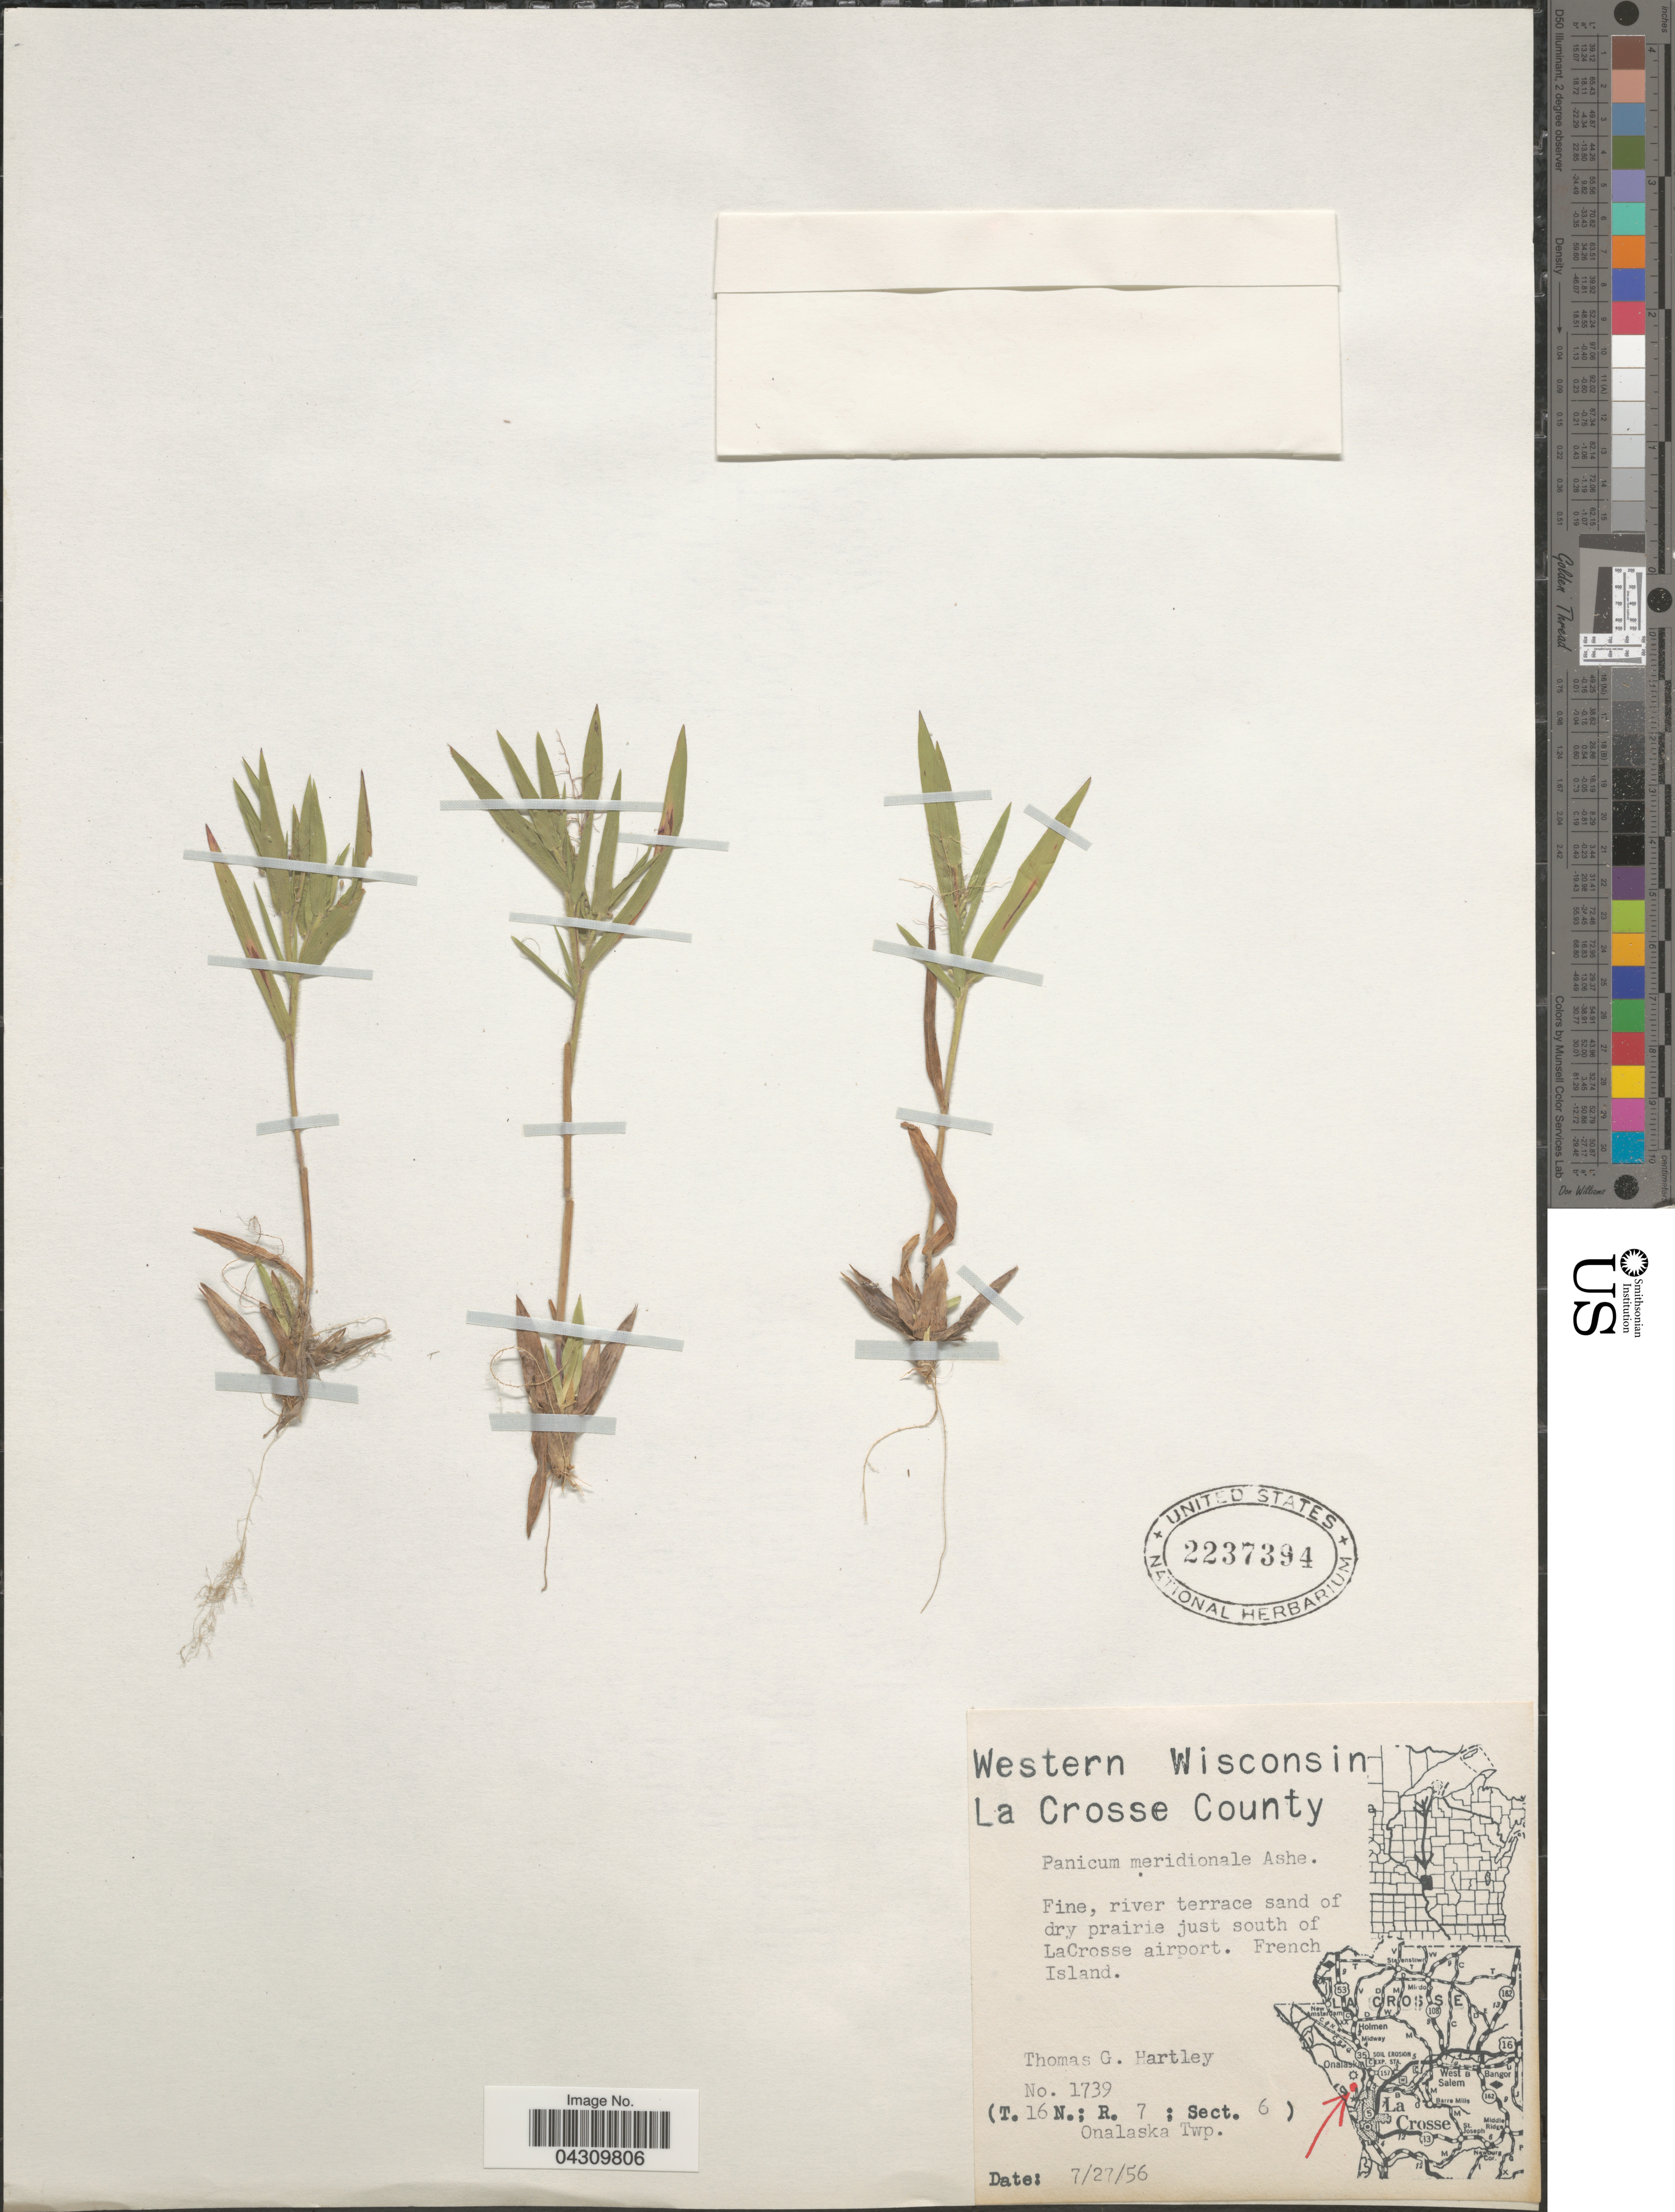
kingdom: Plantae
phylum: Tracheophyta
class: Liliopsida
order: Poales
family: Poaceae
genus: Dichanthelium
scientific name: Dichanthelium acuminatum var. acuminatum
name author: (Sw.) Gould & C.A. Clark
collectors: T. G. Hartley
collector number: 1739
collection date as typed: Transcribed d/m/y: 27/7/56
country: United States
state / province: Wisconsin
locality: Western Wisconsin. La Crosse County. Fine, river terrace sand of dry prairie just south of LaCrosse airport. French Island. (T. 16N.; R. 7 ; Sect. 6). Onalaska Twp.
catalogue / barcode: US 2237394